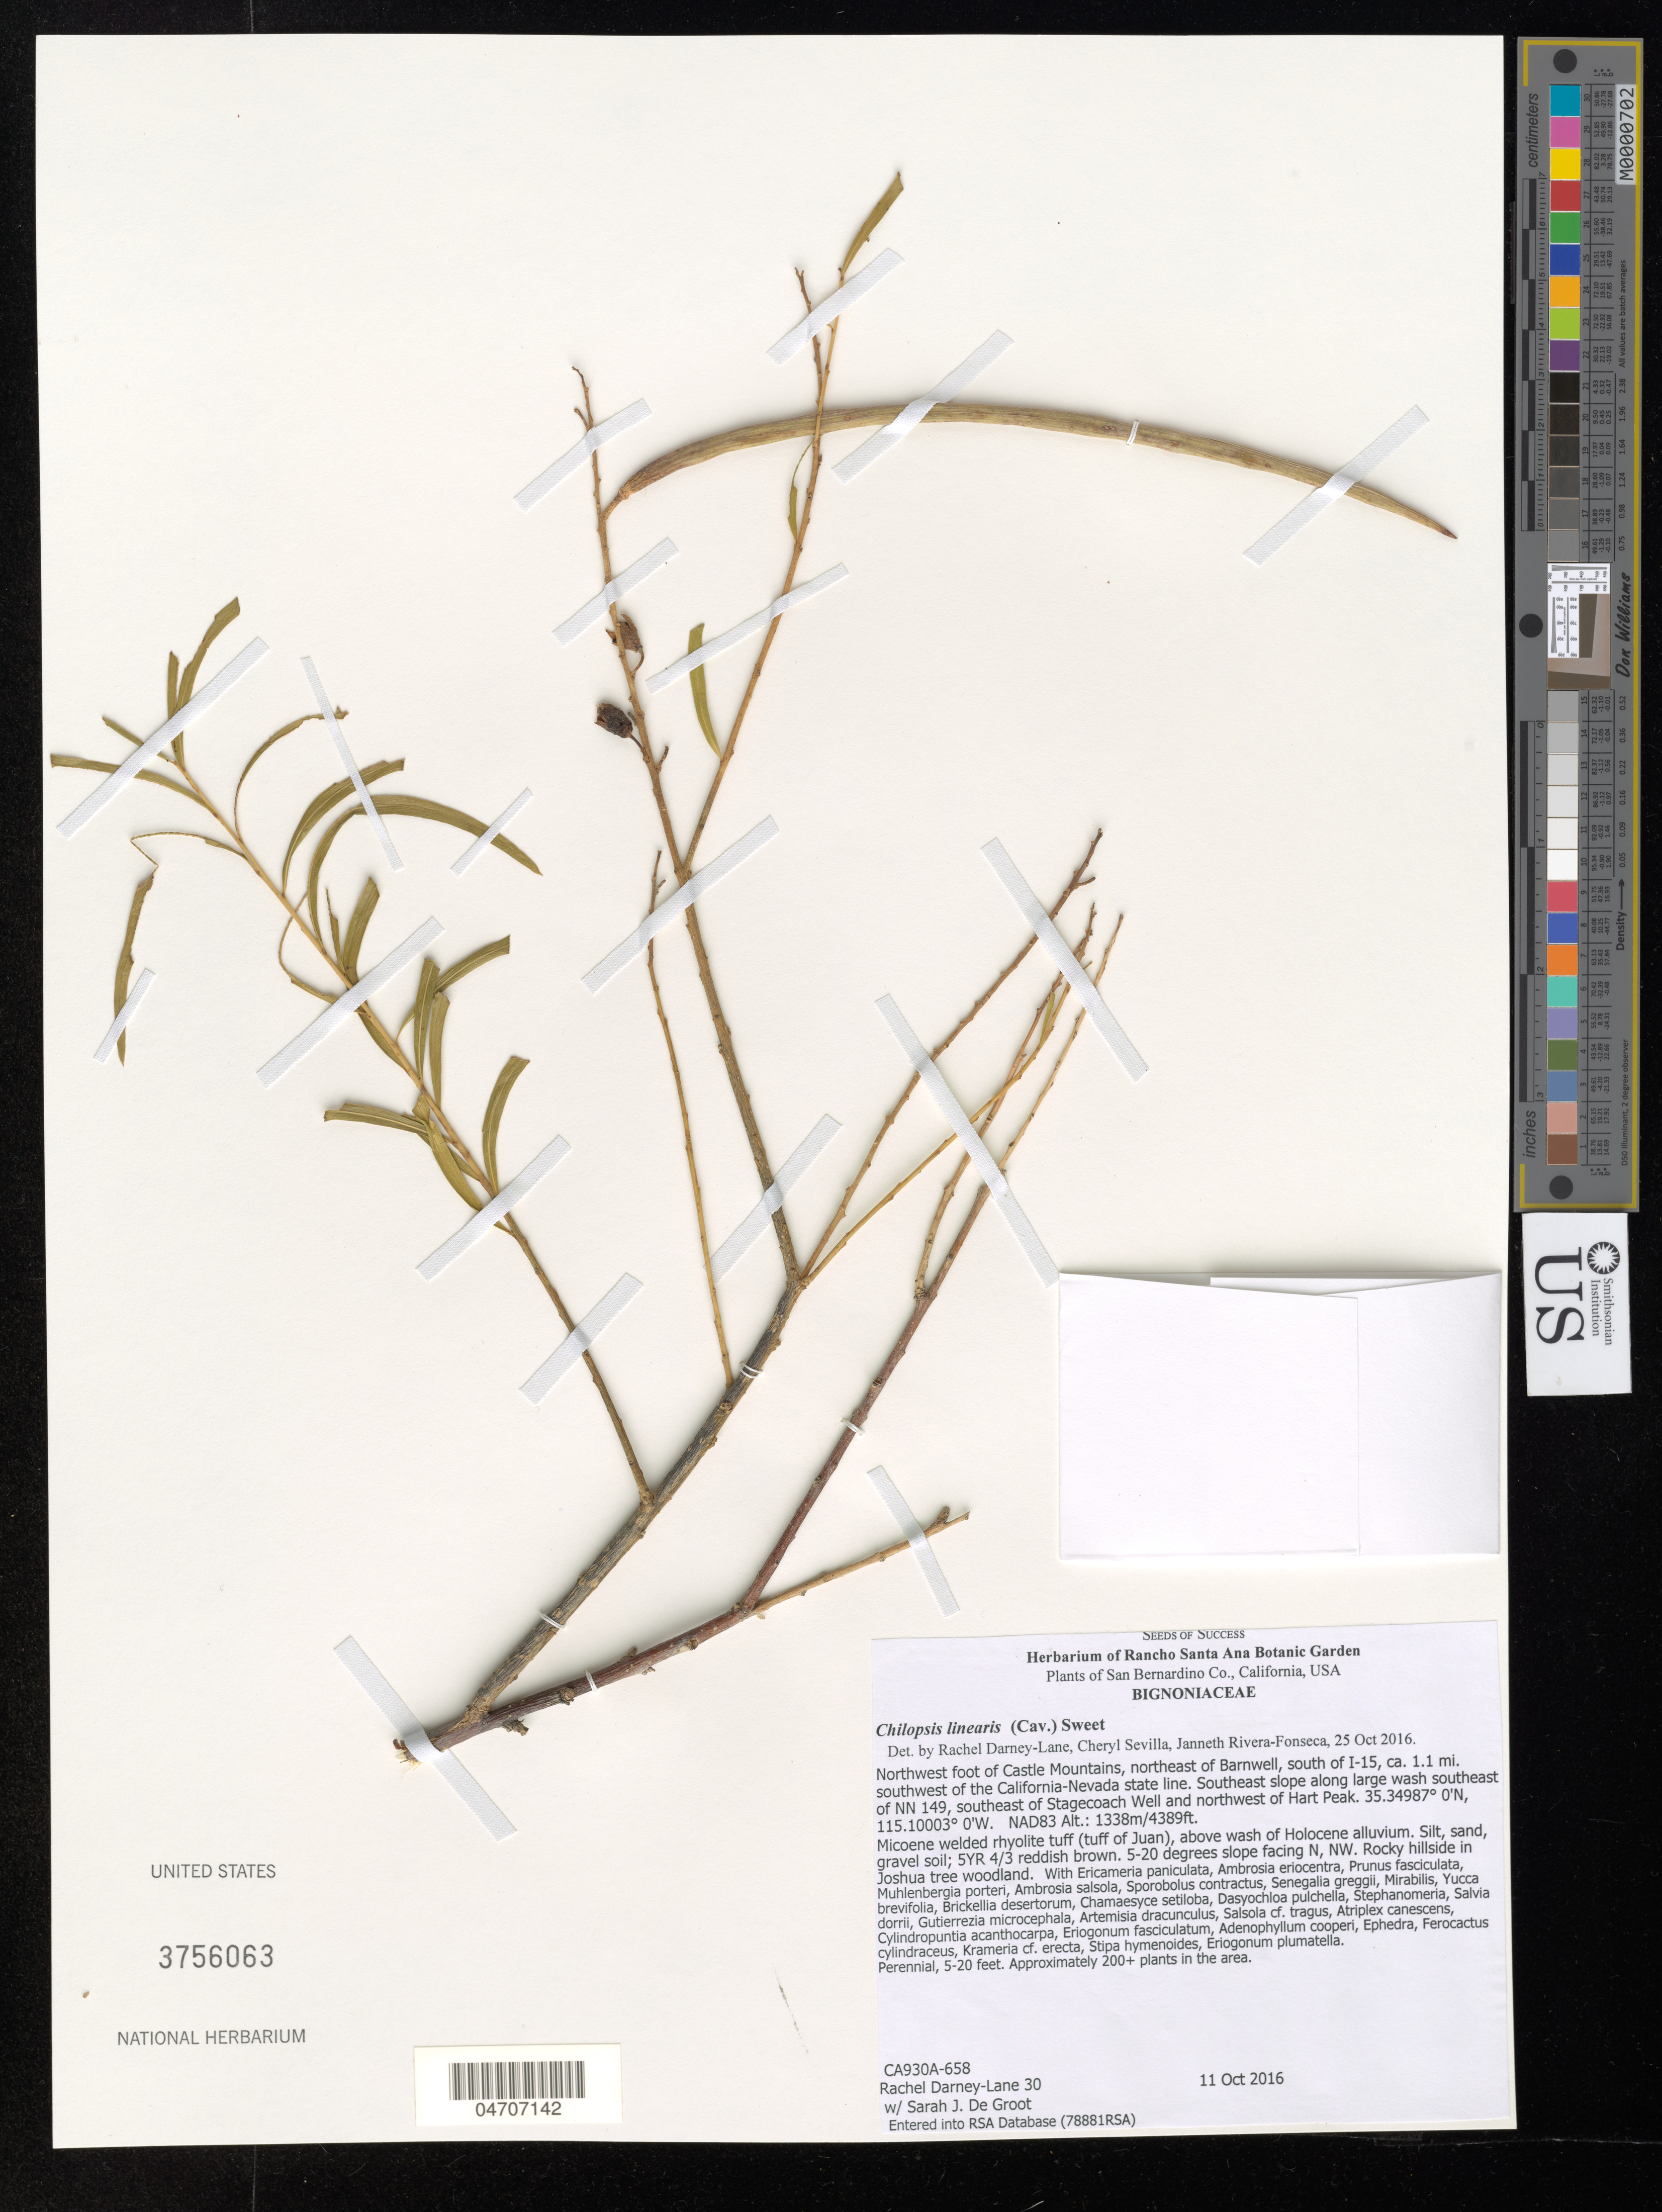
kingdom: Plantae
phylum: Tracheophyta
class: Magnoliopsida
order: Fabales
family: Fabaceae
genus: Euchilopsis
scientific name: Euchilopsis linearis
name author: (Benth.) F. Muell.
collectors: R. Darney-Lane & S. De Groot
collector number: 30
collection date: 2016-10-11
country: United States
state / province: California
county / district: San Bernardino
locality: San Bernardino Co. Northwest foot of Castle Mountains, northeast of Barnwell, south of I-15, ca. 1.1 mi. southwest of the California-Nevada state line. Southeast slope along large wash southeast of NN 149, southeast of Stagecoach Well and northwest of Hart Peak. NAD83.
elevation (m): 1338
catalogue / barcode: US 3756063